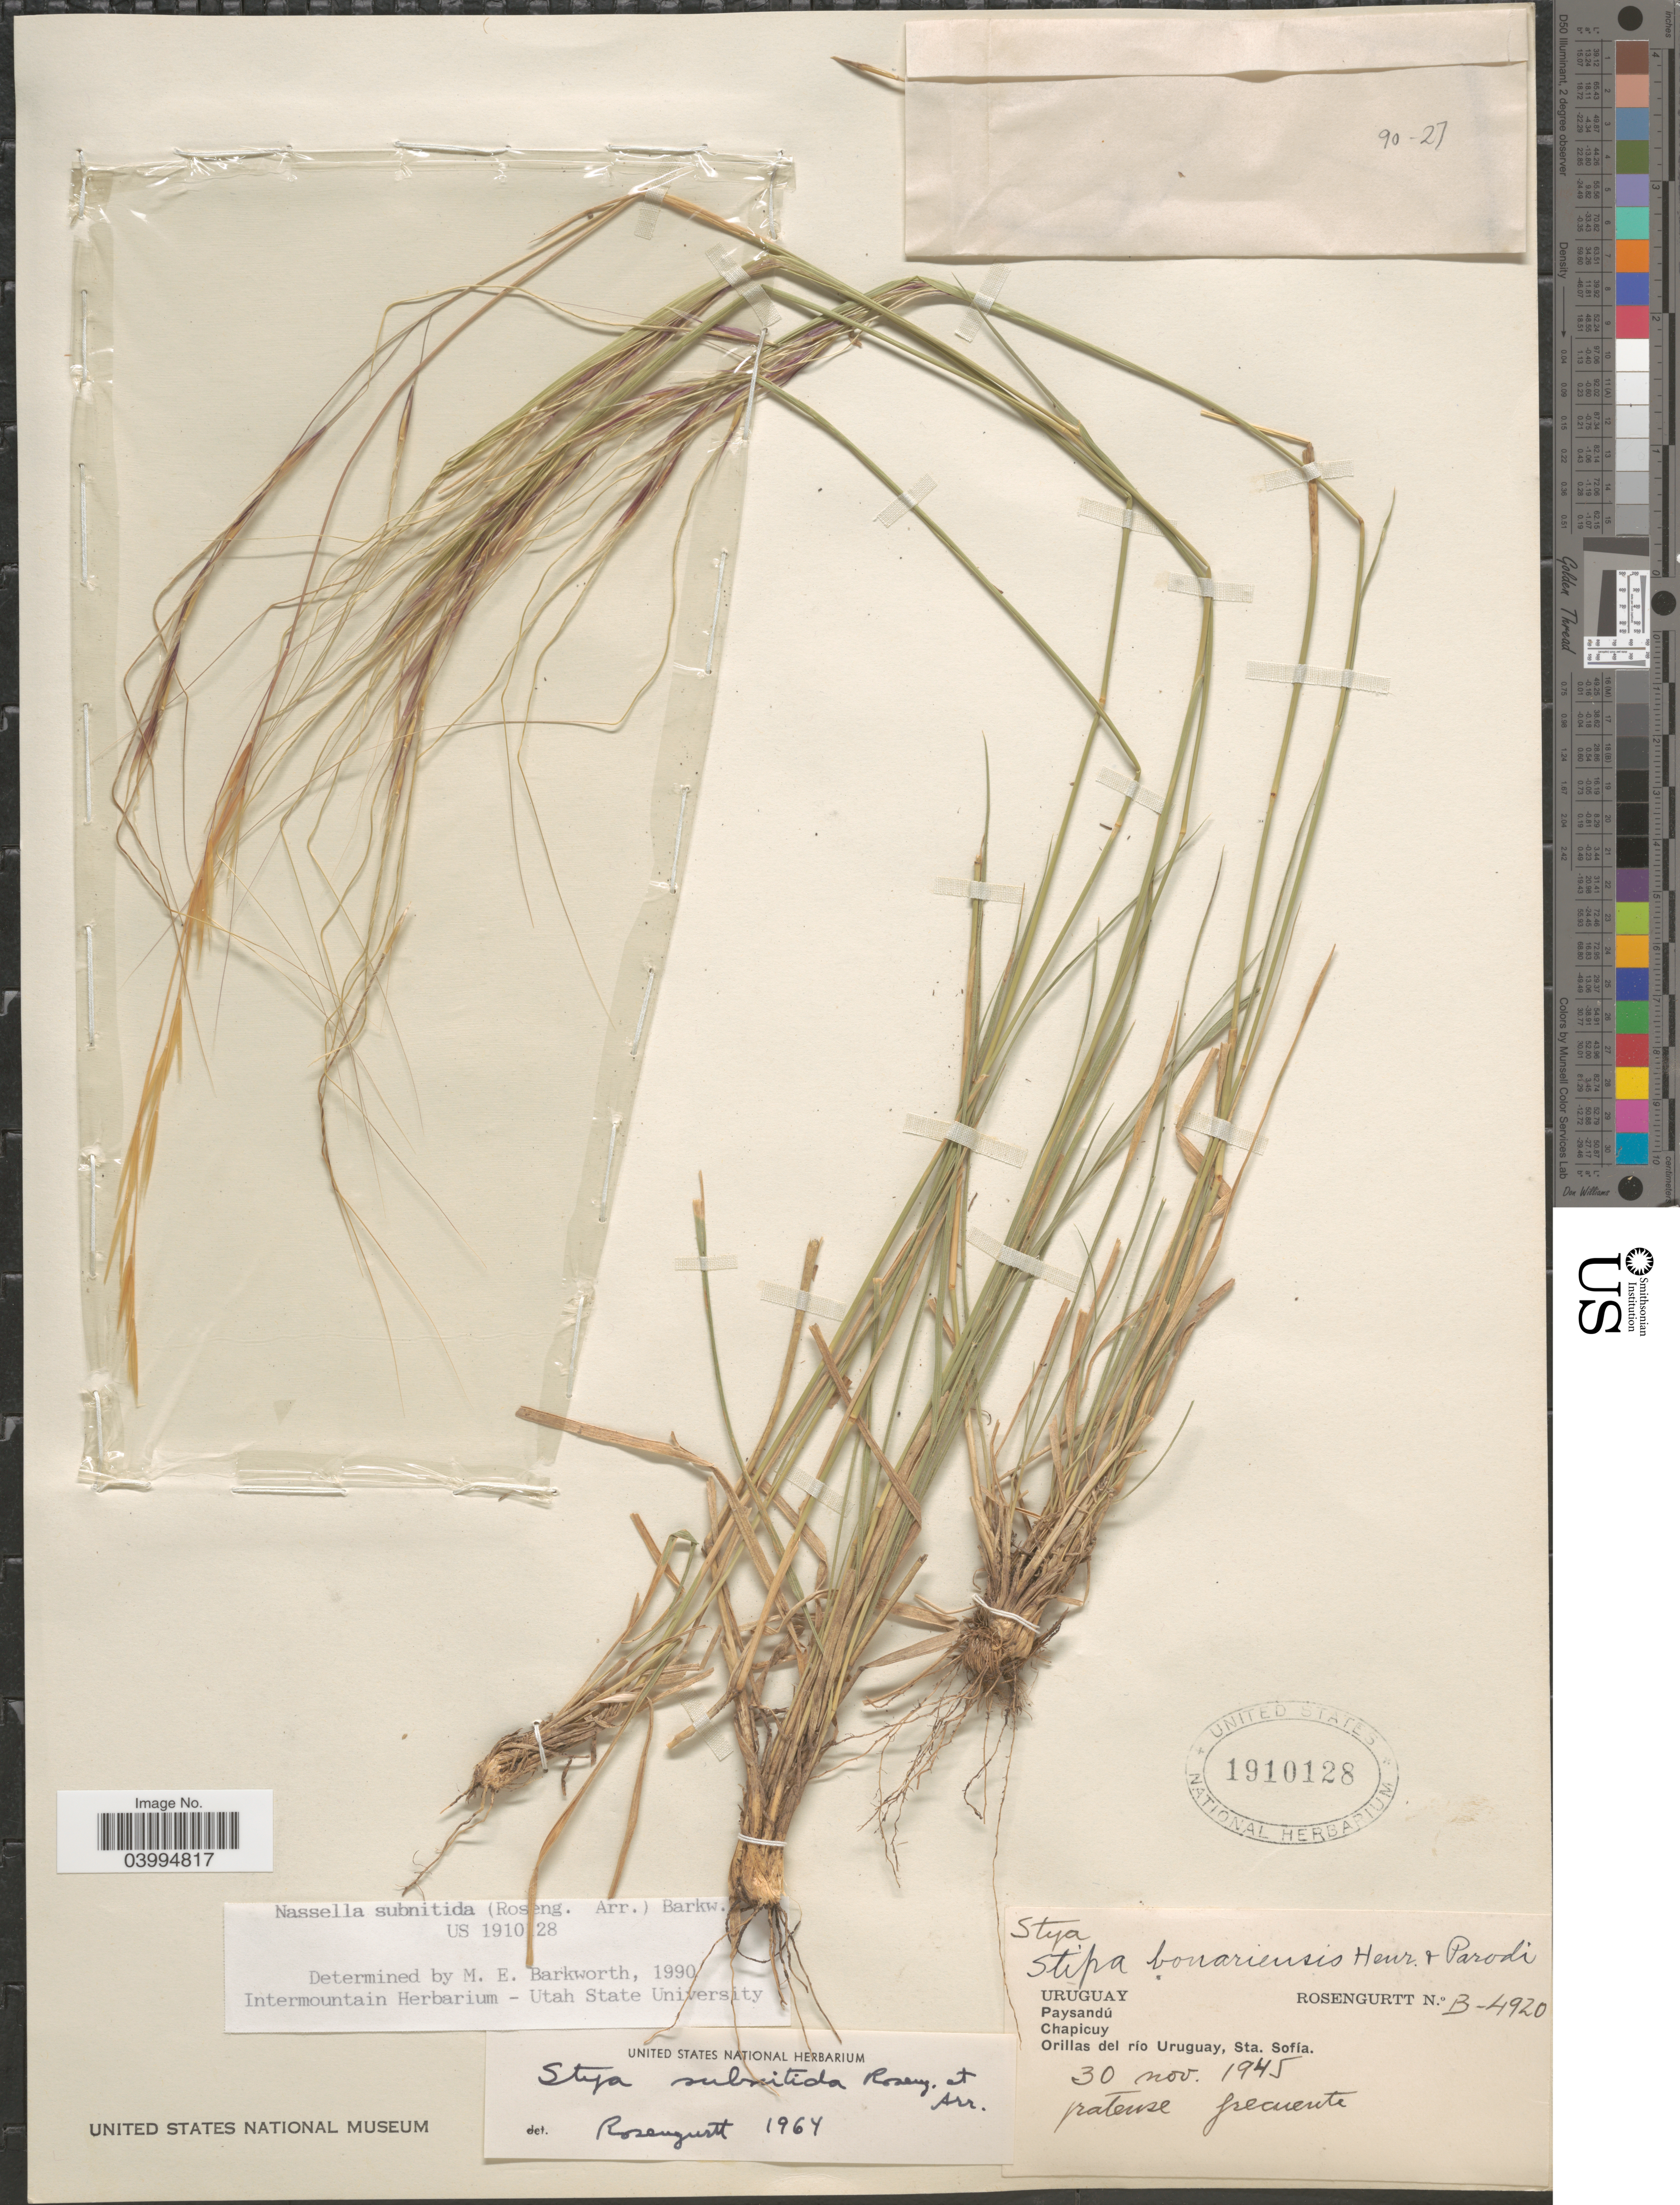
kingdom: Plantae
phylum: Tracheophyta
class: Liliopsida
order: Poales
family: Poaceae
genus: Nassella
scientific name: Nassella subnitida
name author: (Roseng. & B.R. Arrill.) Barkworth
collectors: Rosengurtt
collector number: B-4920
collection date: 1945-11-30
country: Uruguay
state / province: Paysandu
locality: Chapicuy. Orillas del río Uruguay, Sta. Sofía.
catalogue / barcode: US 1910128